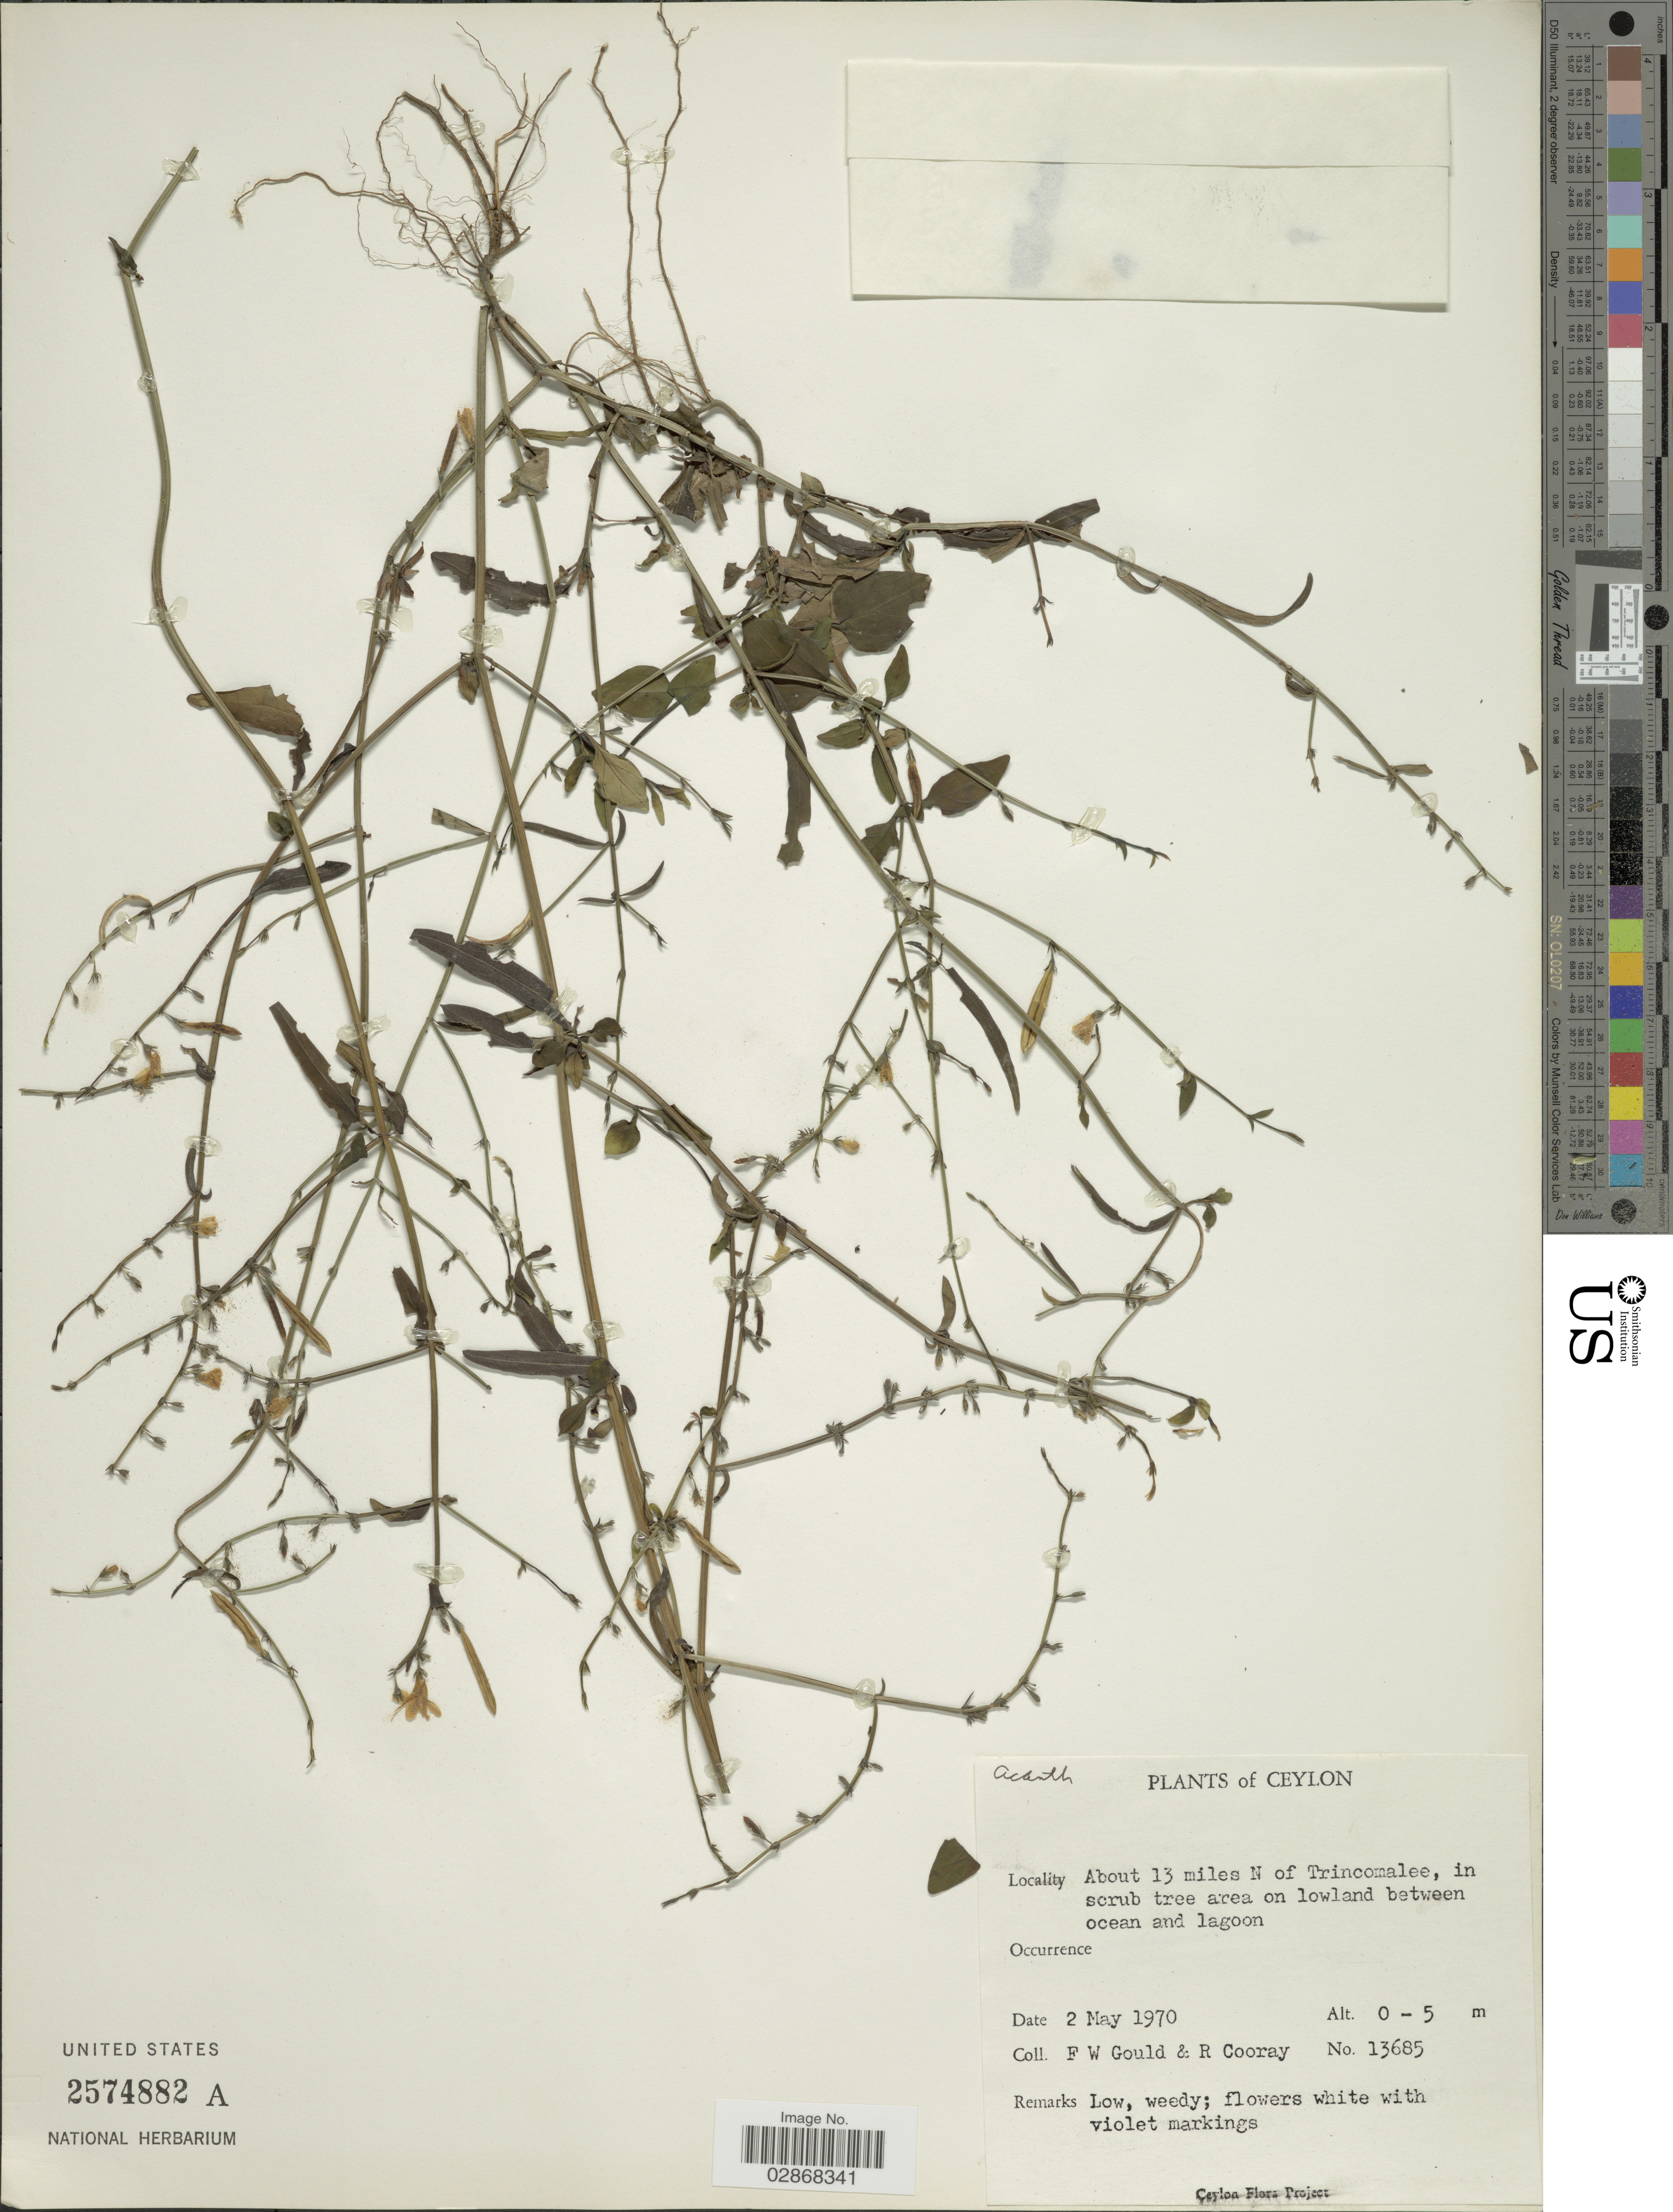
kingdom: Plantae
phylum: Tracheophyta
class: Magnoliopsida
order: Lamiales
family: Acanthaceae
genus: Andrographis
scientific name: Andrographis paniculata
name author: (Burm. f.) Nees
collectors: F. W. Gould & R. Cooray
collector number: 13685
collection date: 1970-05-02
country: Sri Lanka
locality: About 13 miles N of Trincomalee.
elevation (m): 0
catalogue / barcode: US 2574882A